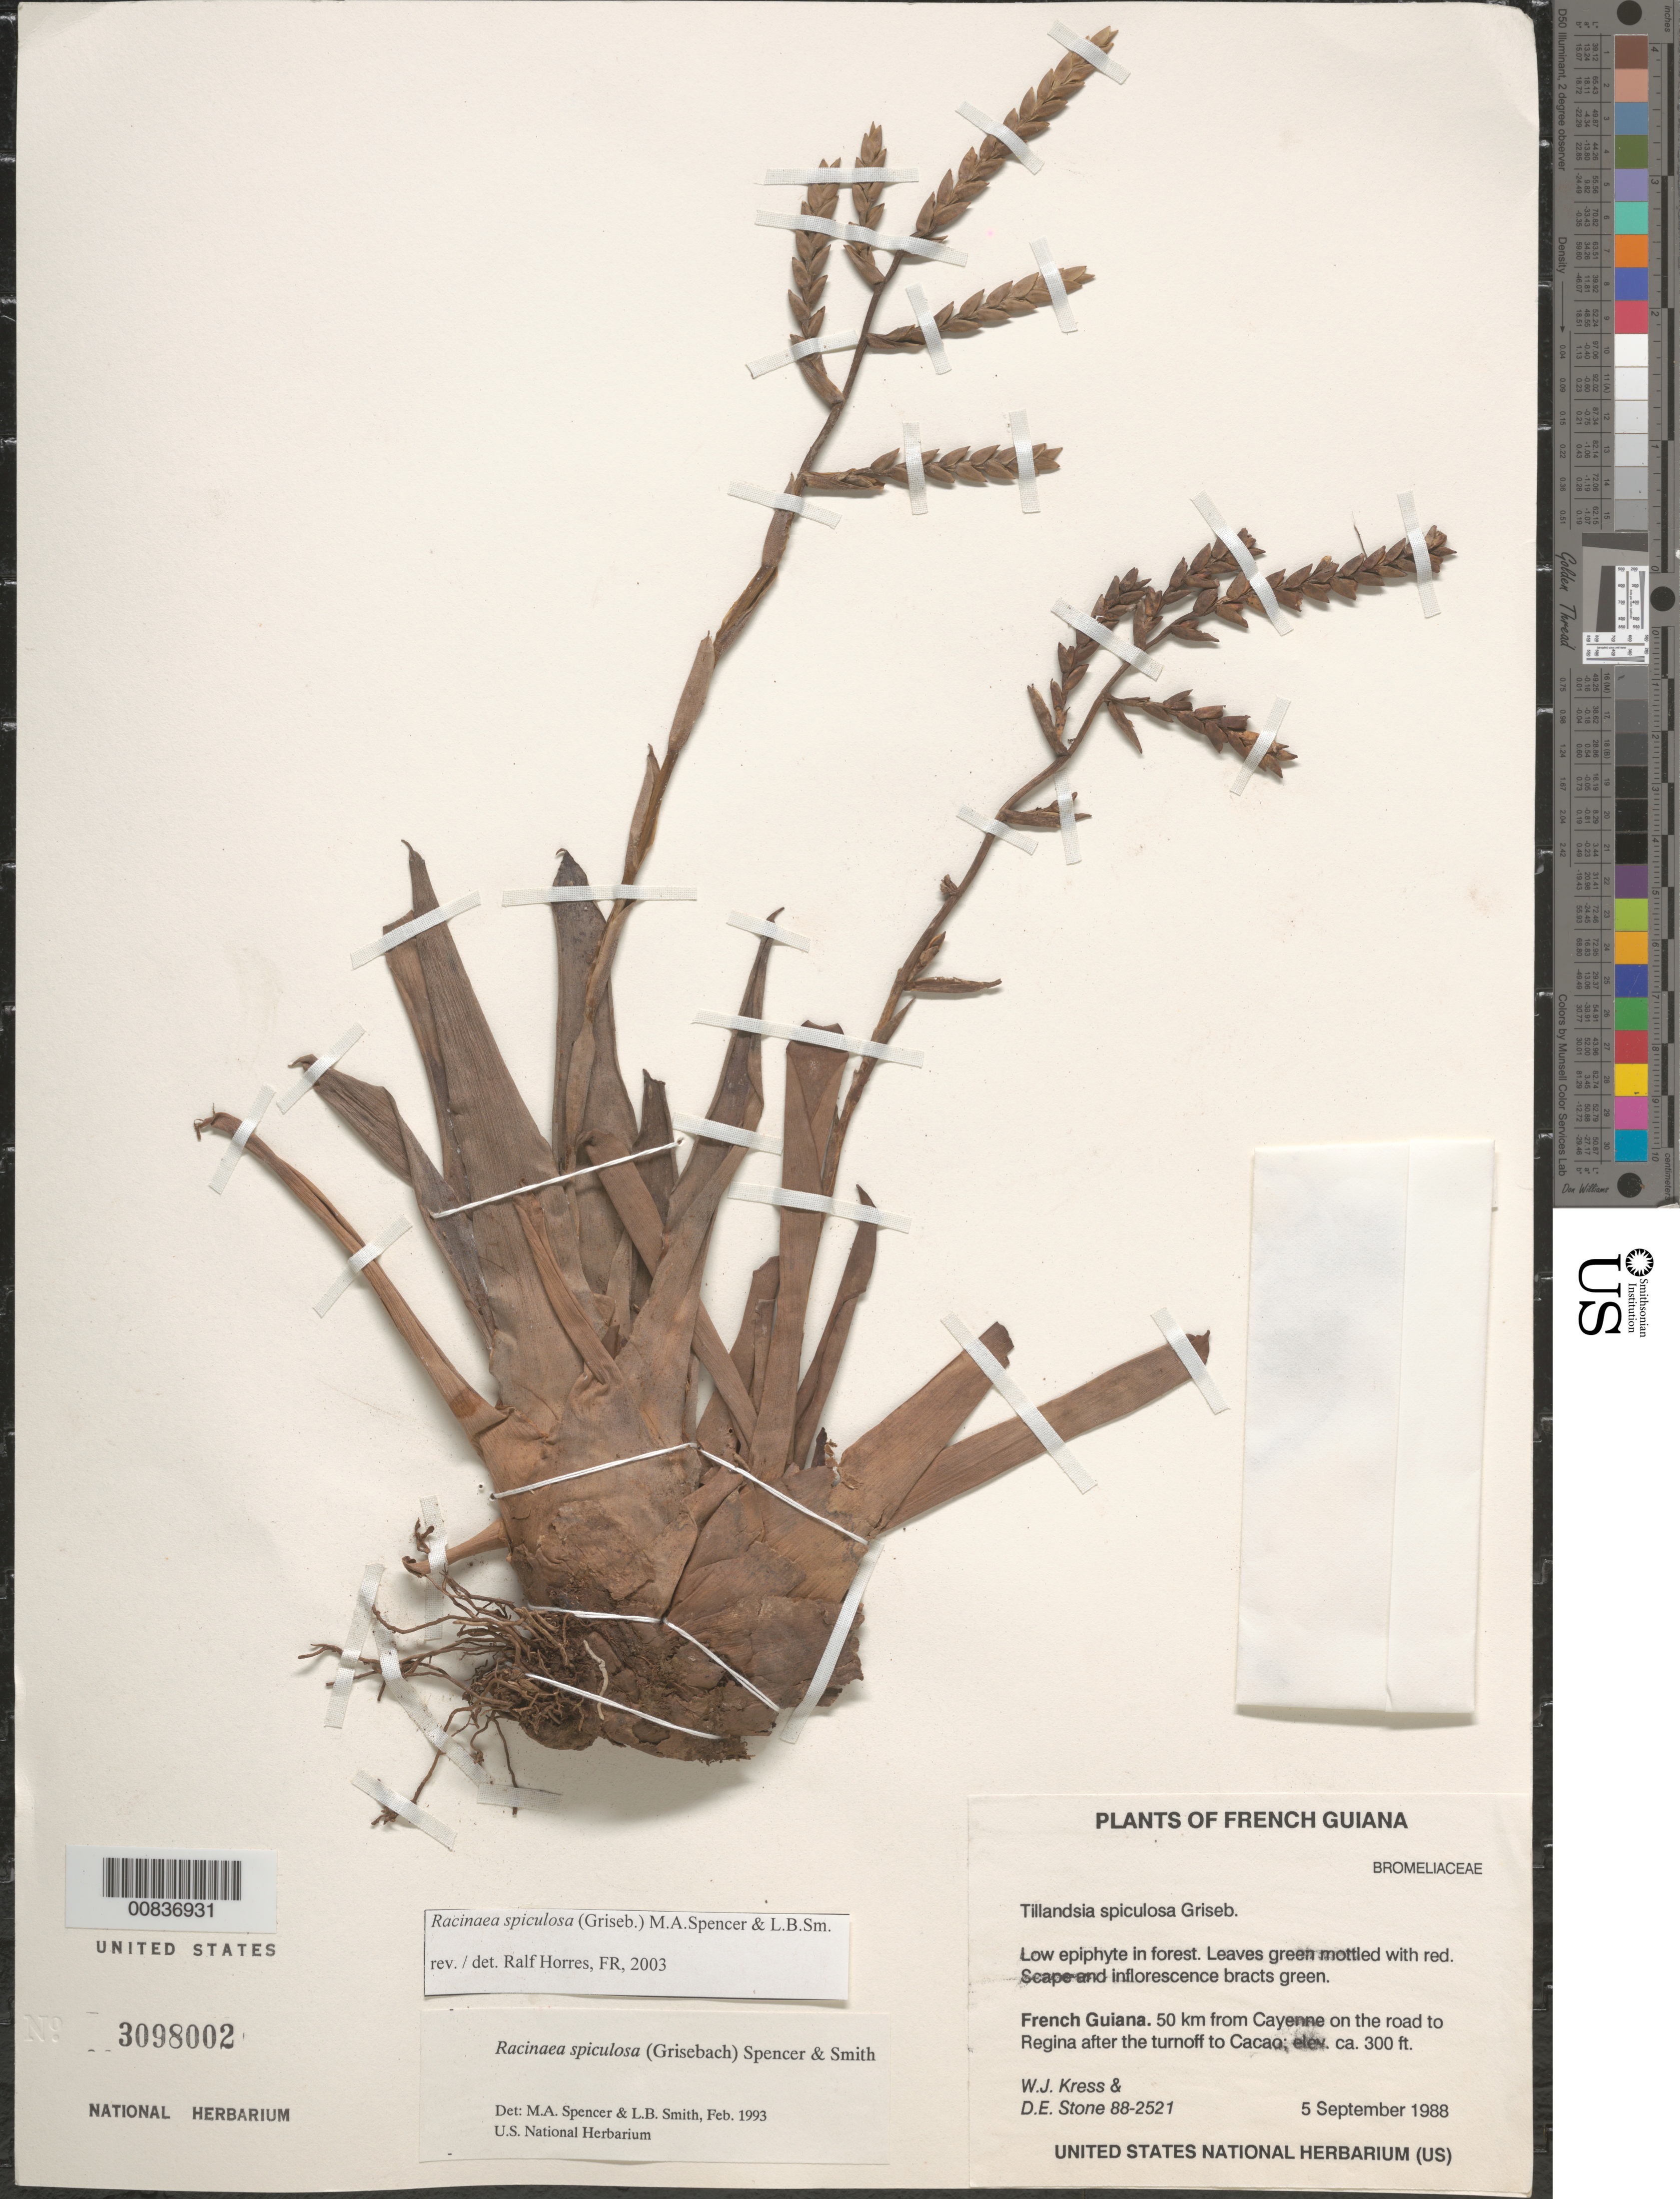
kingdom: Plantae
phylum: Tracheophyta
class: Liliopsida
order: Poales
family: Bromeliaceae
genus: Racinaea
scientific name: Racinaea spiculosa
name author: (Griseb.) M.A. Spencer & L.B. Sm.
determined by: Horres, R.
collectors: W. J. Kress & D. E. Stone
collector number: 88 2521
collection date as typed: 5-Sep-88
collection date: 1988-09-05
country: French Guiana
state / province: Cayenne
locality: Cayenne, 50 km from, on the hwy to Régina, after the turn-off to Cacao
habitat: Forest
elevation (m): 91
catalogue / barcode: US 3098002